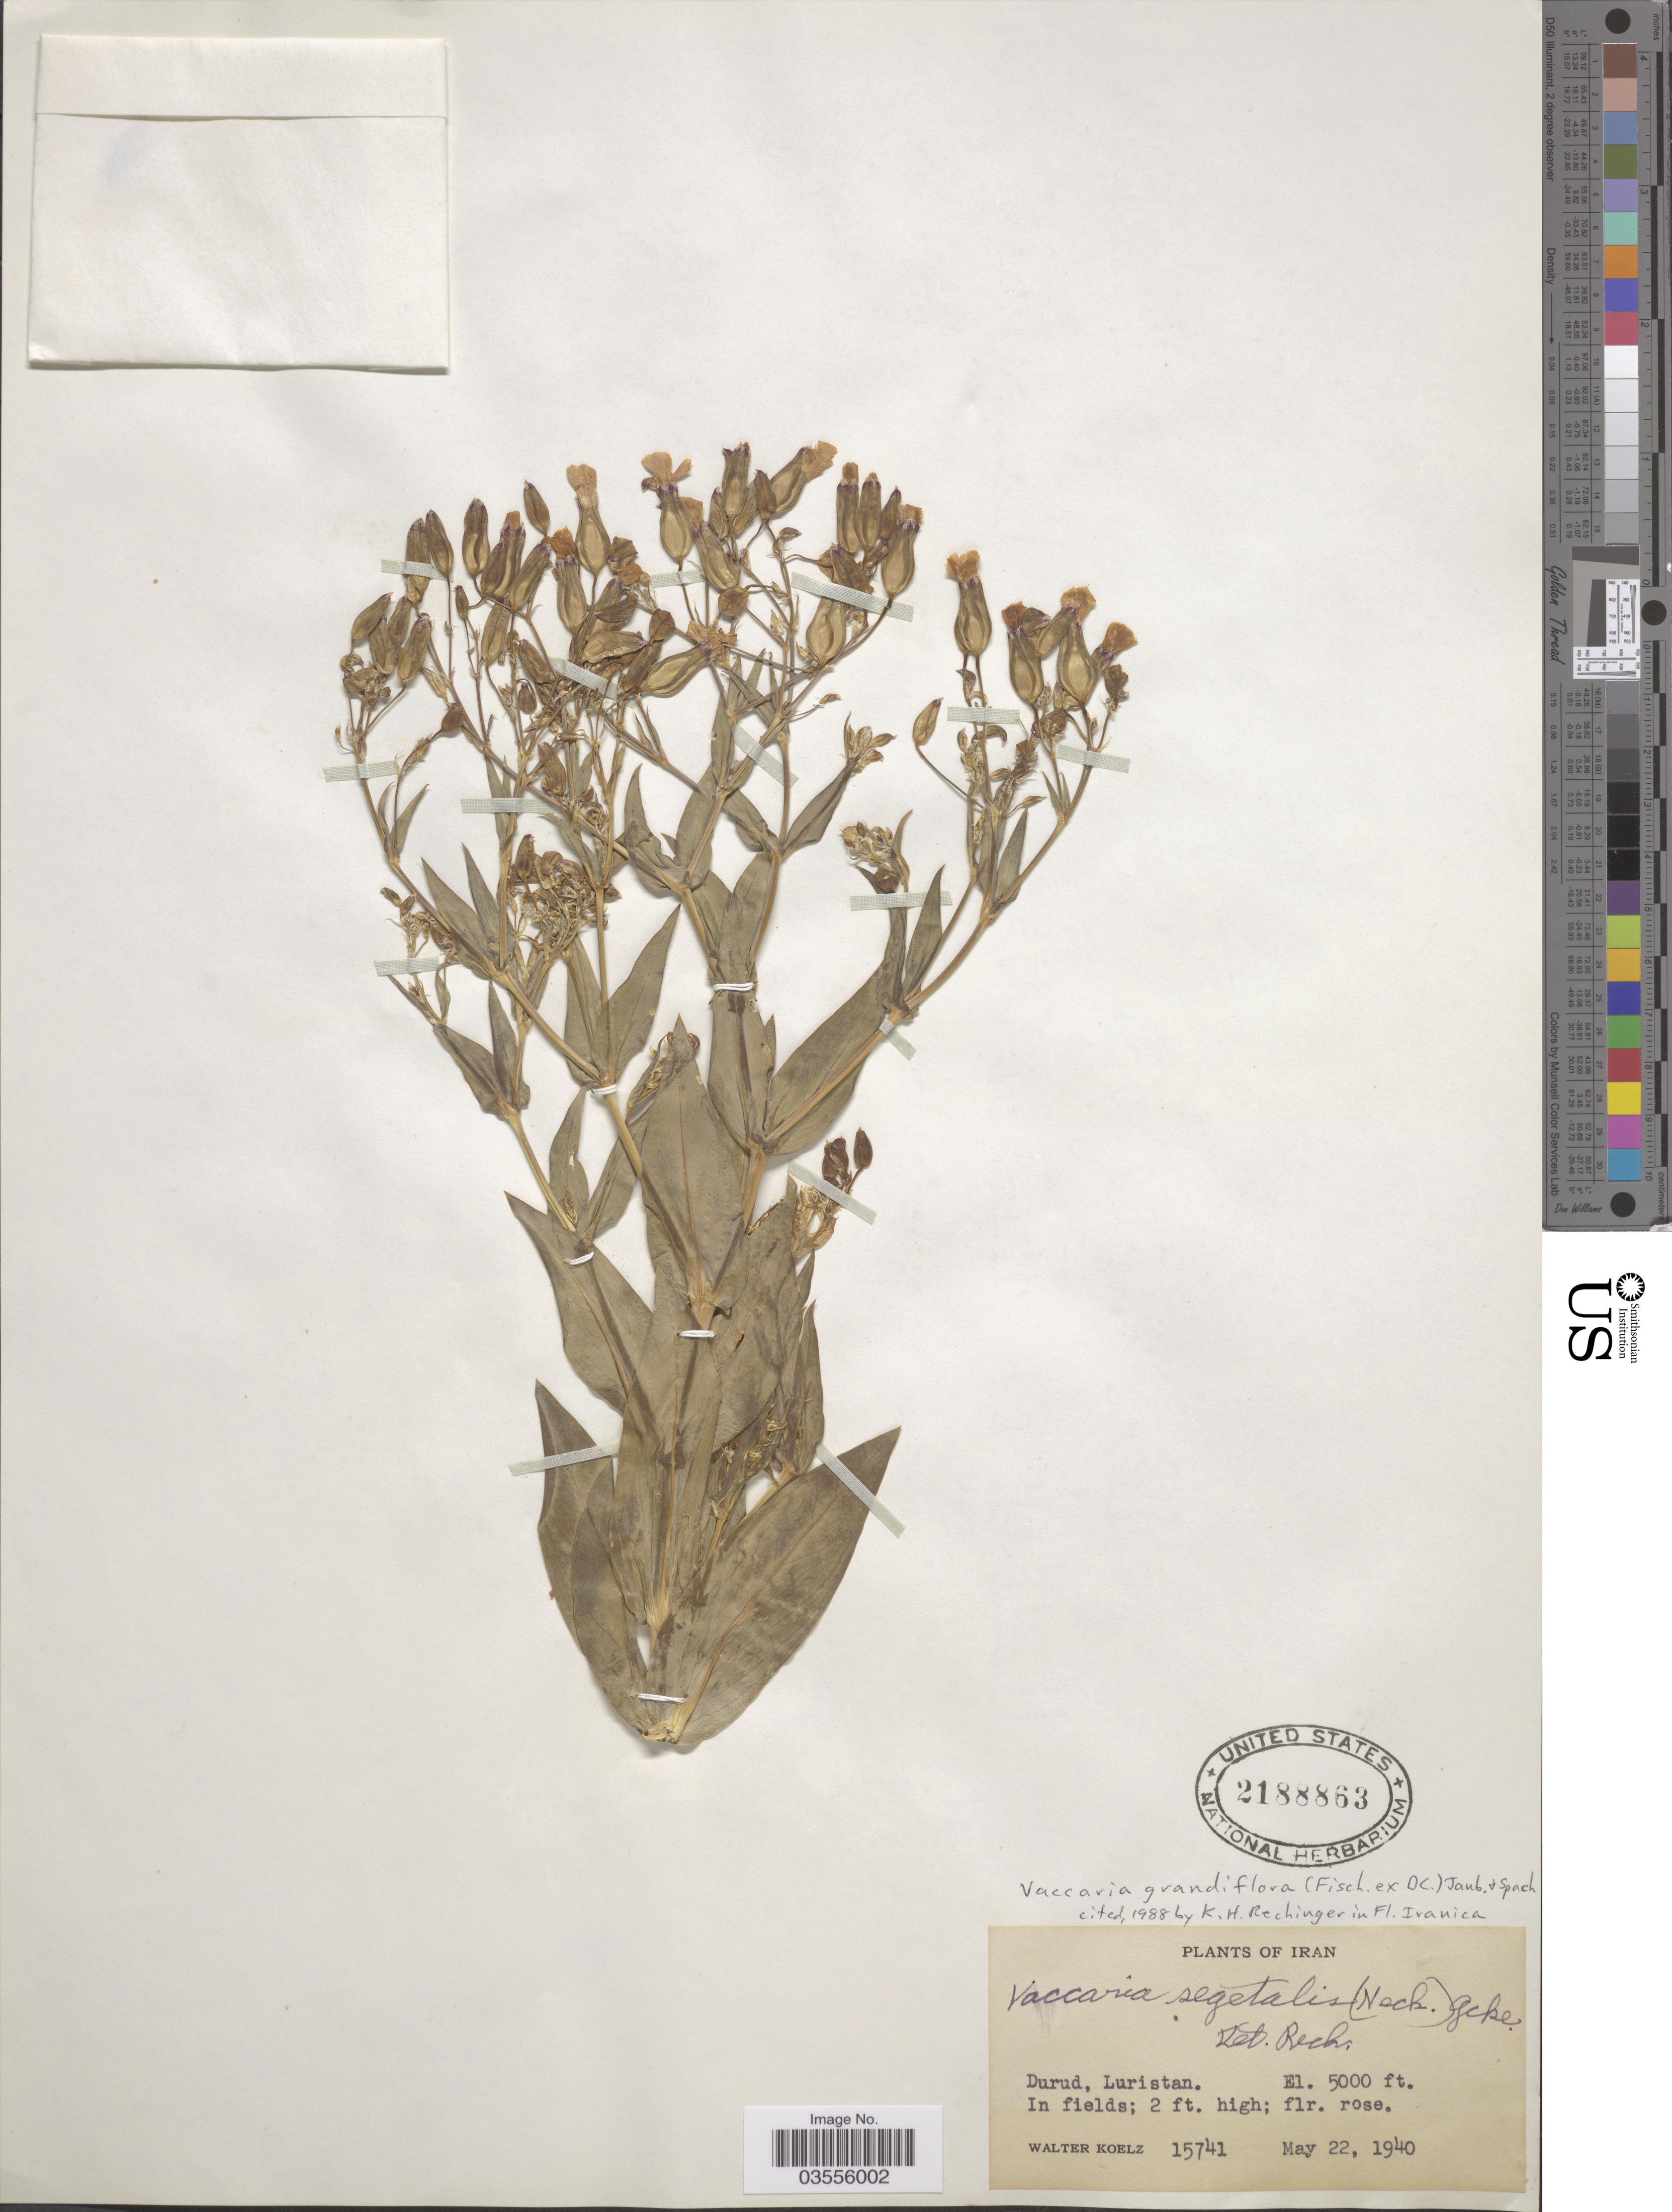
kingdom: Plantae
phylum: Tracheophyta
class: Magnoliopsida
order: Caryophyllales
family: Caryophyllaceae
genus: Gypsophila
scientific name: Gypsophila vaccaria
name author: (L.) Sm.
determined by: Strong, M. T., (US), Smithsonian Institution - National Museum of Natural History (UNITED STATES)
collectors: W. N. Koelz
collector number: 15741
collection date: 1940-05-22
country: Iran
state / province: Lorestan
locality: Durud.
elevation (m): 1524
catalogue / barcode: US 2188863